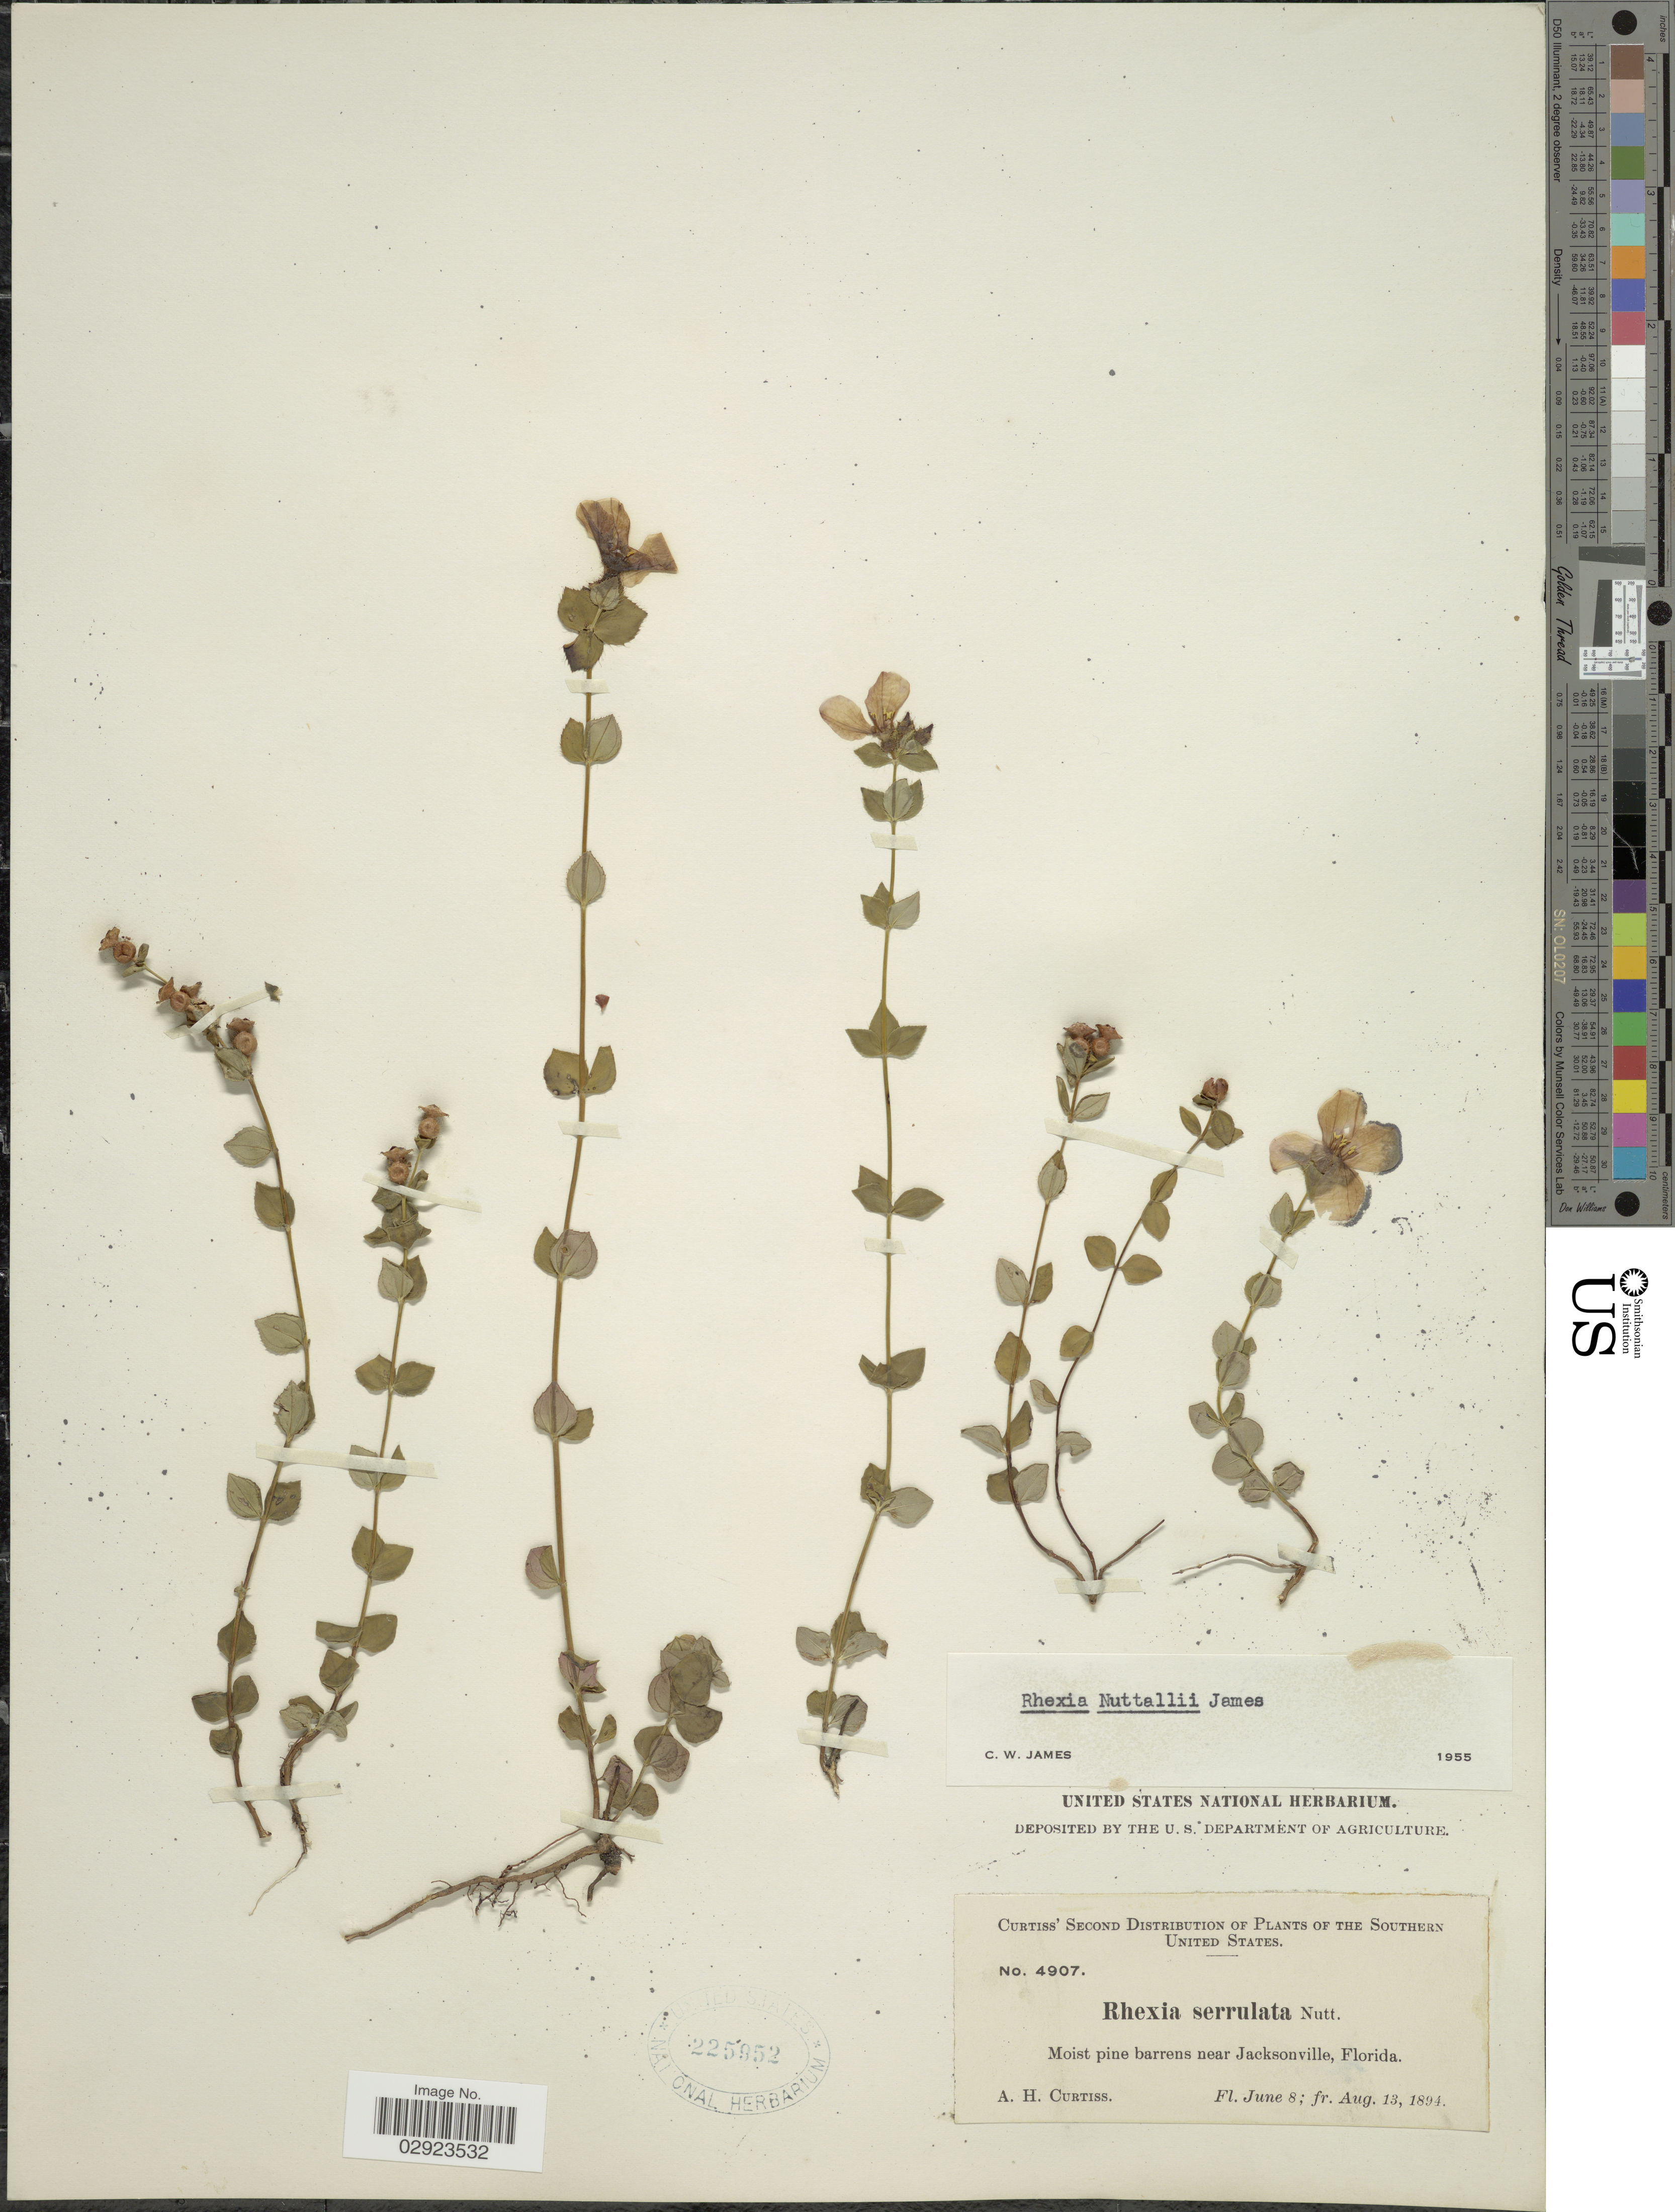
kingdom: Plantae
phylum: Tracheophyta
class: Magnoliopsida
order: Myrtales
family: Melastomataceae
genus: Rhexia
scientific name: Rhexia nuttallii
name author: C.W. James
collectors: A. H. Curtiss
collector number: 4907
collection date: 1894-06-08/1894-08-13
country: United States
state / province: Florida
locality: Southern United States. Near Jacksonville.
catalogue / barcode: US 225952